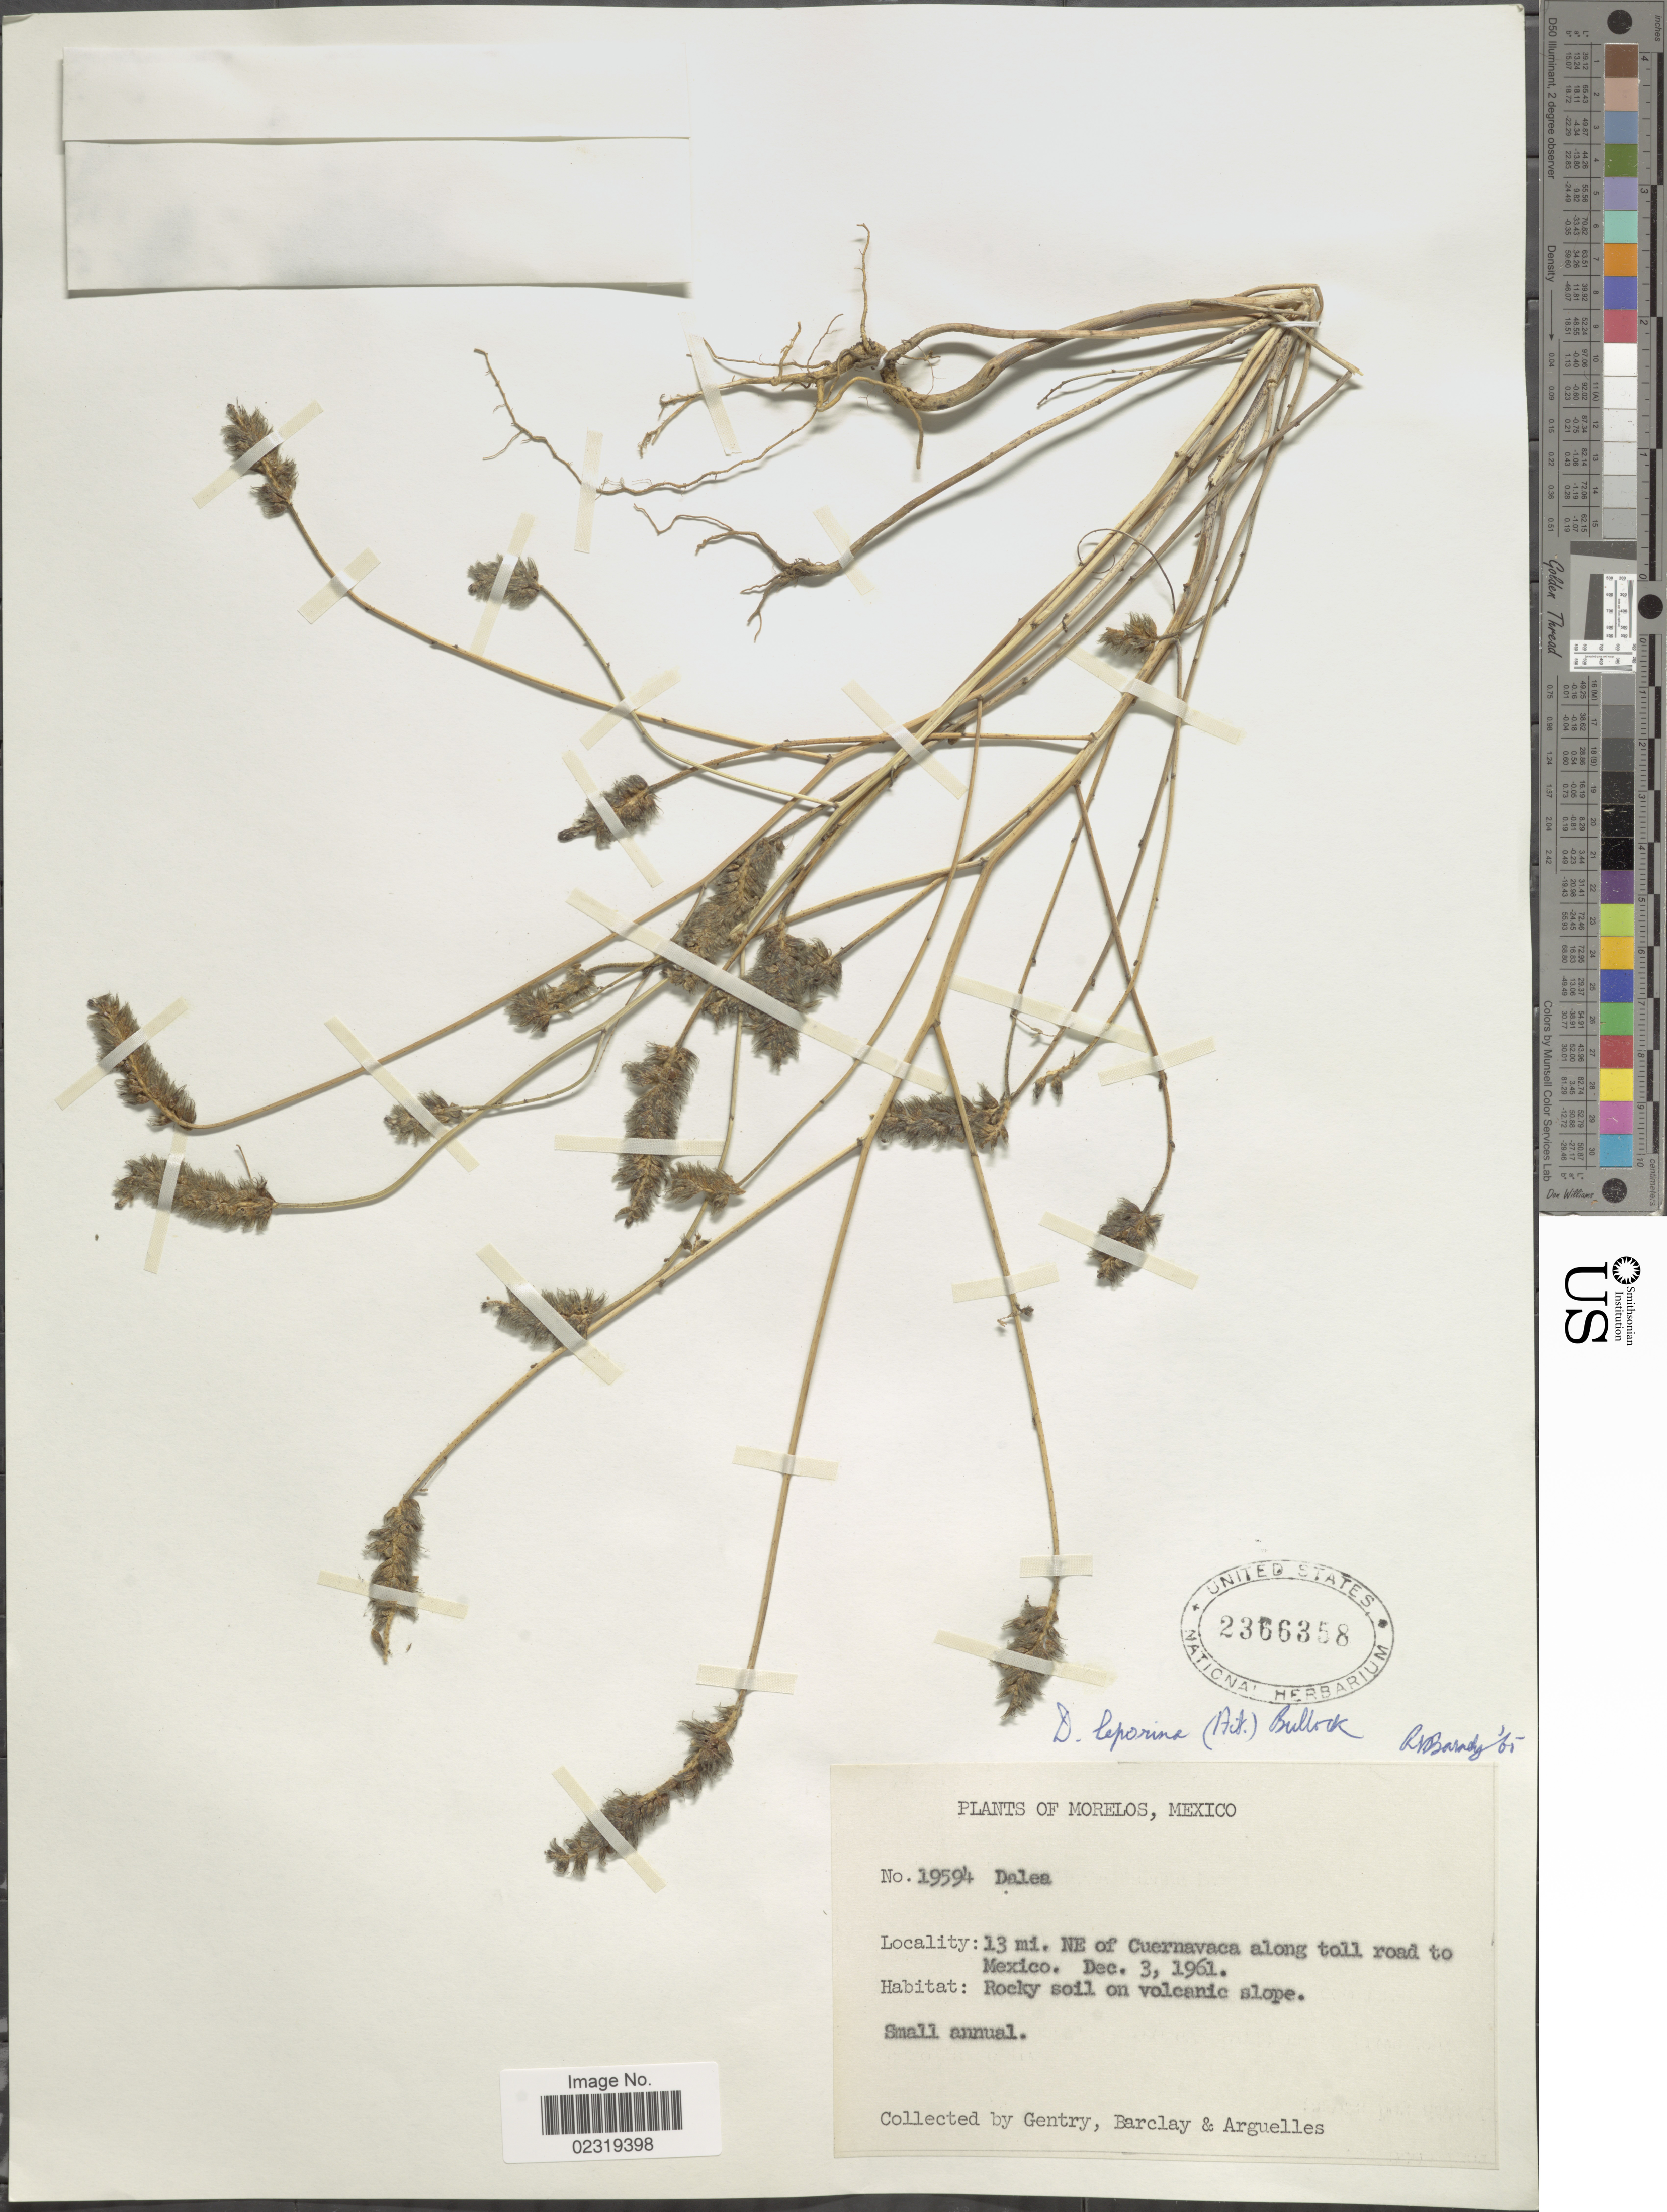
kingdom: Plantae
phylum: Tracheophyta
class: Magnoliopsida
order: Fabales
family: Fabaceae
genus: Dalea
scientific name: Dalea leporina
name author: (Aiton) Bullock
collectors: Gentry, --, -- Barclay & Arguelles, --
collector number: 19594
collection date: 1961-12-03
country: Mexico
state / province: Morelos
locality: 13 mi NE of Cuernavaca along toll road to Mexico. Rock soil on volcanic slope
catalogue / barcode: US 2366358